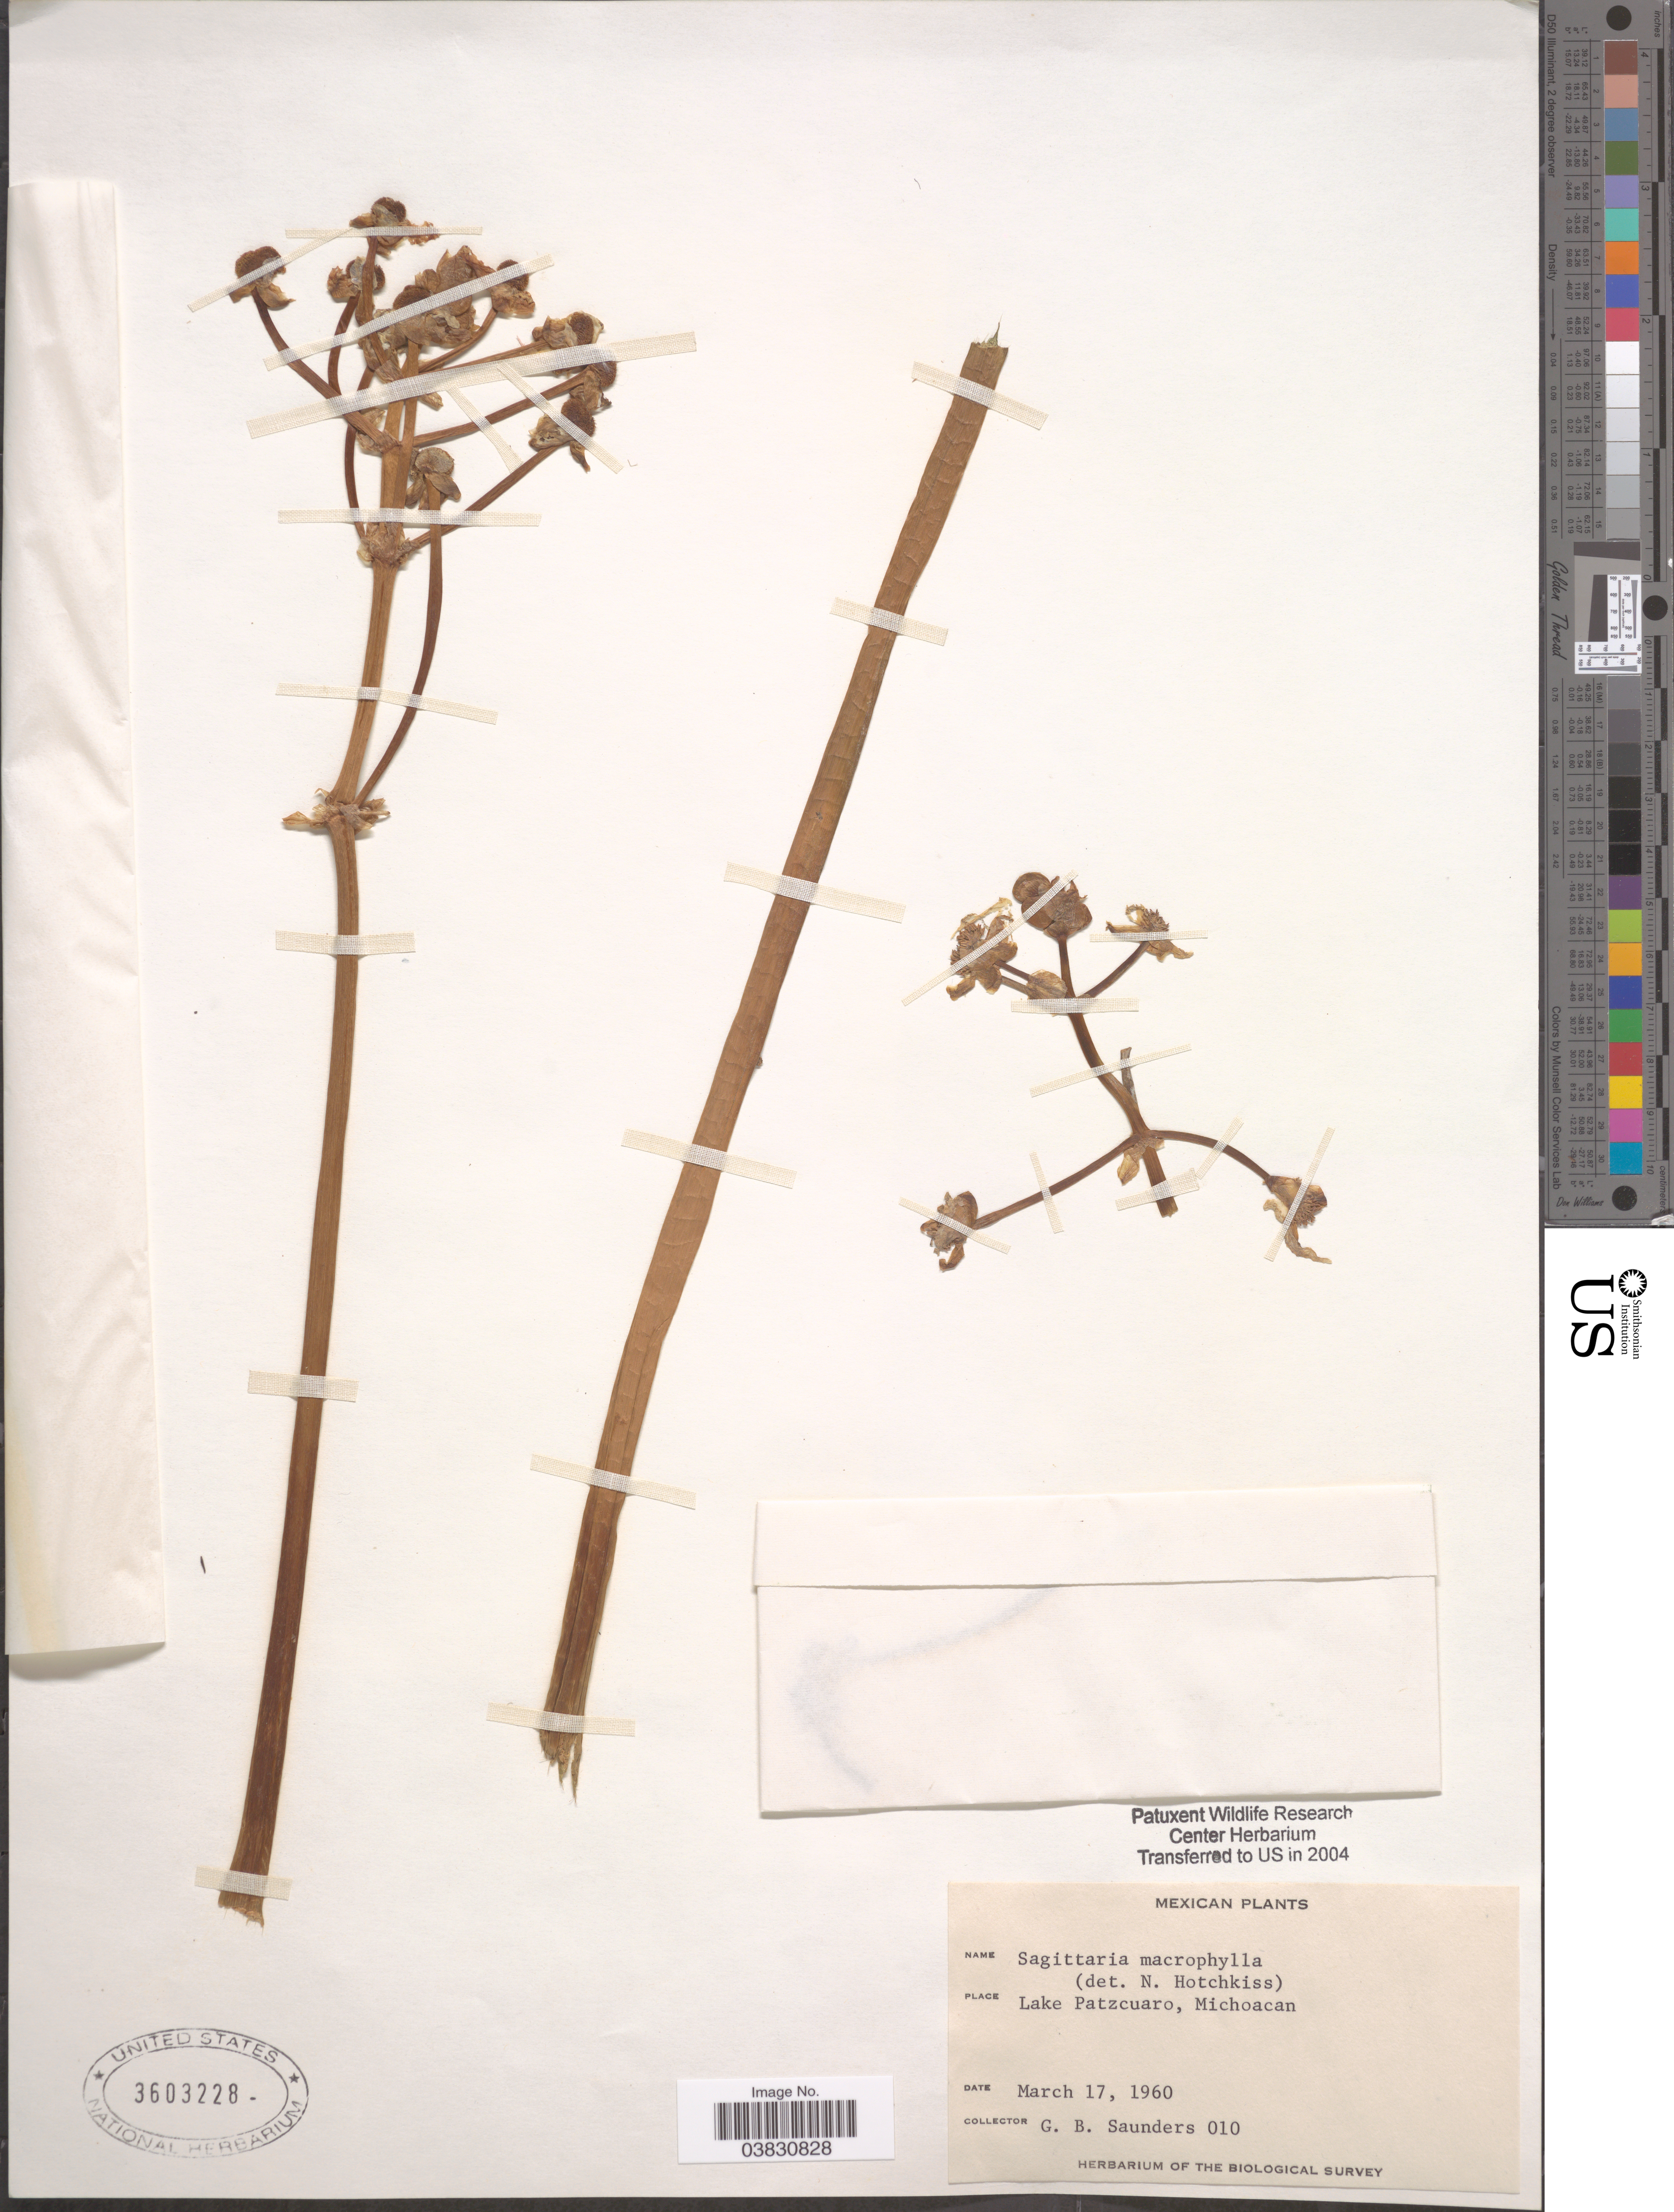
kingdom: Plantae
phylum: Tracheophyta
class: Liliopsida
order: Alismatales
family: Alismataceae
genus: Sagittaria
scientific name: Sagittaria macrophylla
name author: Zucc.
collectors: G. B. Saunders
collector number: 010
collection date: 1960-03-17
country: Mexico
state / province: Michoacán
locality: Lake Patzcuaro.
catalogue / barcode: US 3603228